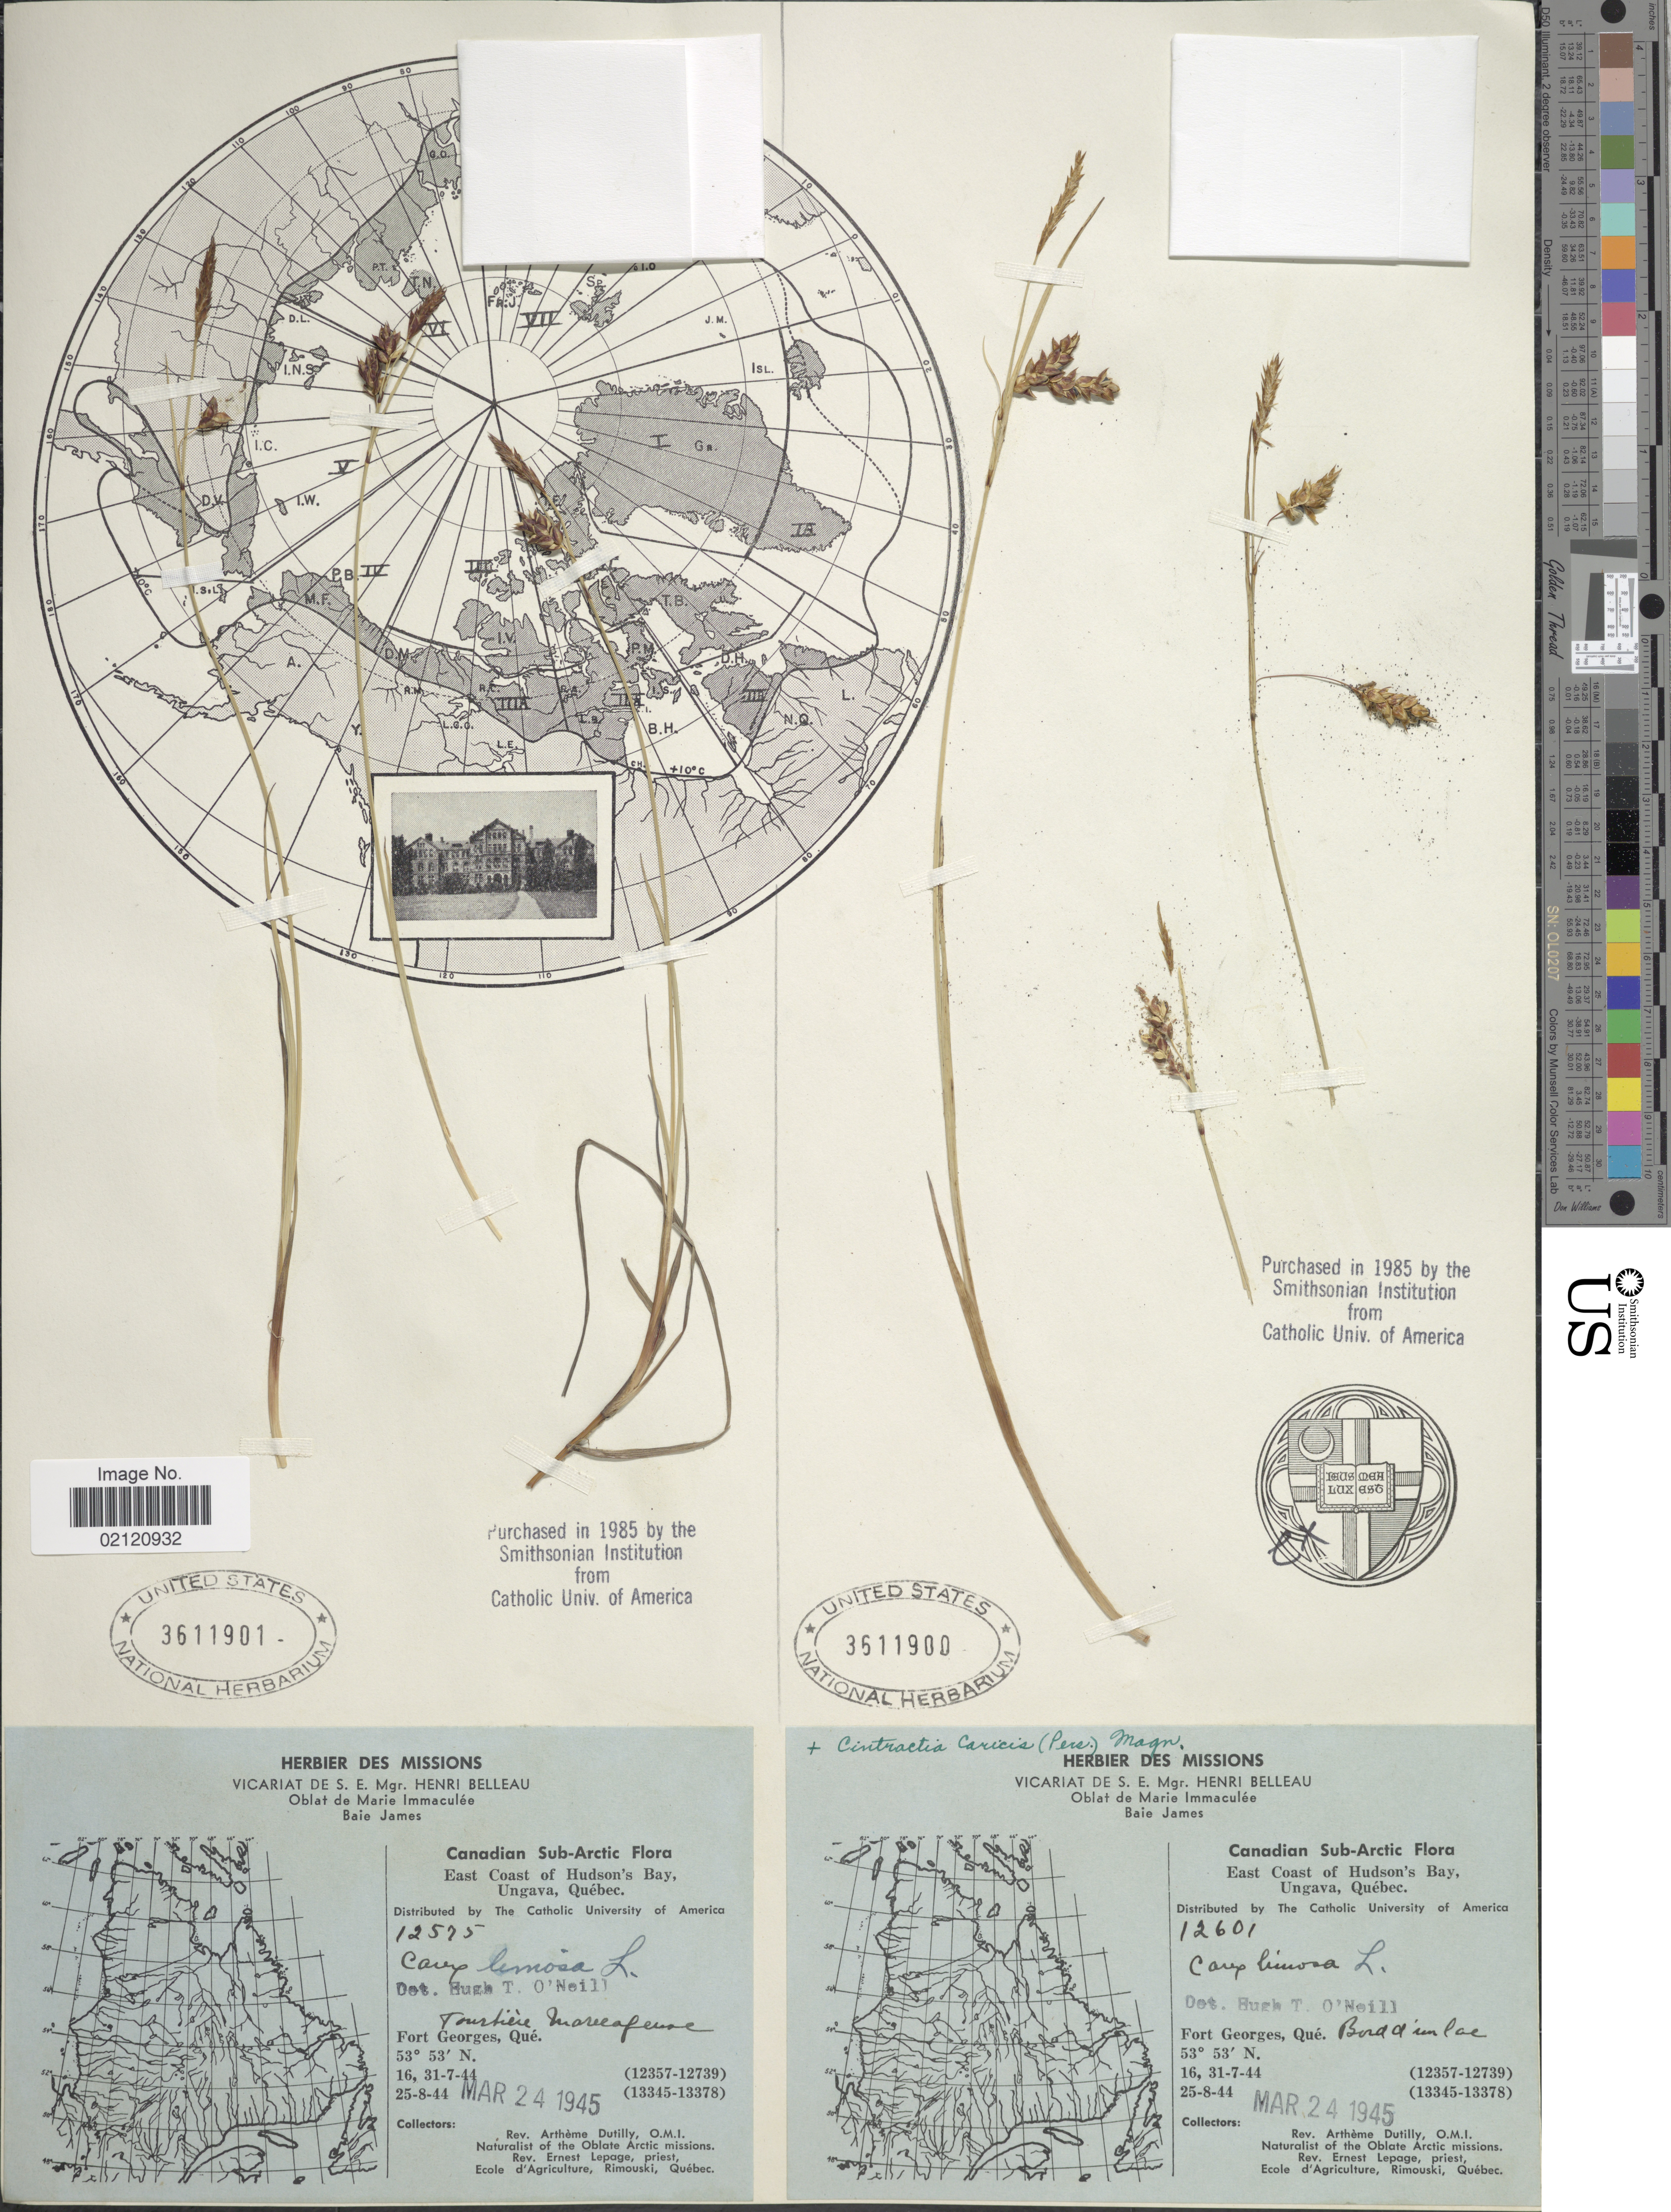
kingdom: Plantae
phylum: Tracheophyta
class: Liliopsida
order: Poales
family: Cyperaceae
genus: Carex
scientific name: Carex limosa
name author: L.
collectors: A. Dutilly & E. Lepage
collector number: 12575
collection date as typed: Transcribed d/m/y: 16/7/44 to 25/8/44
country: Canada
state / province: Quebec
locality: Canadian Sub-Arctic, East Coast of Hudson's Bay, Ungava, Fort Georges, Que.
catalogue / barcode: US 3611901